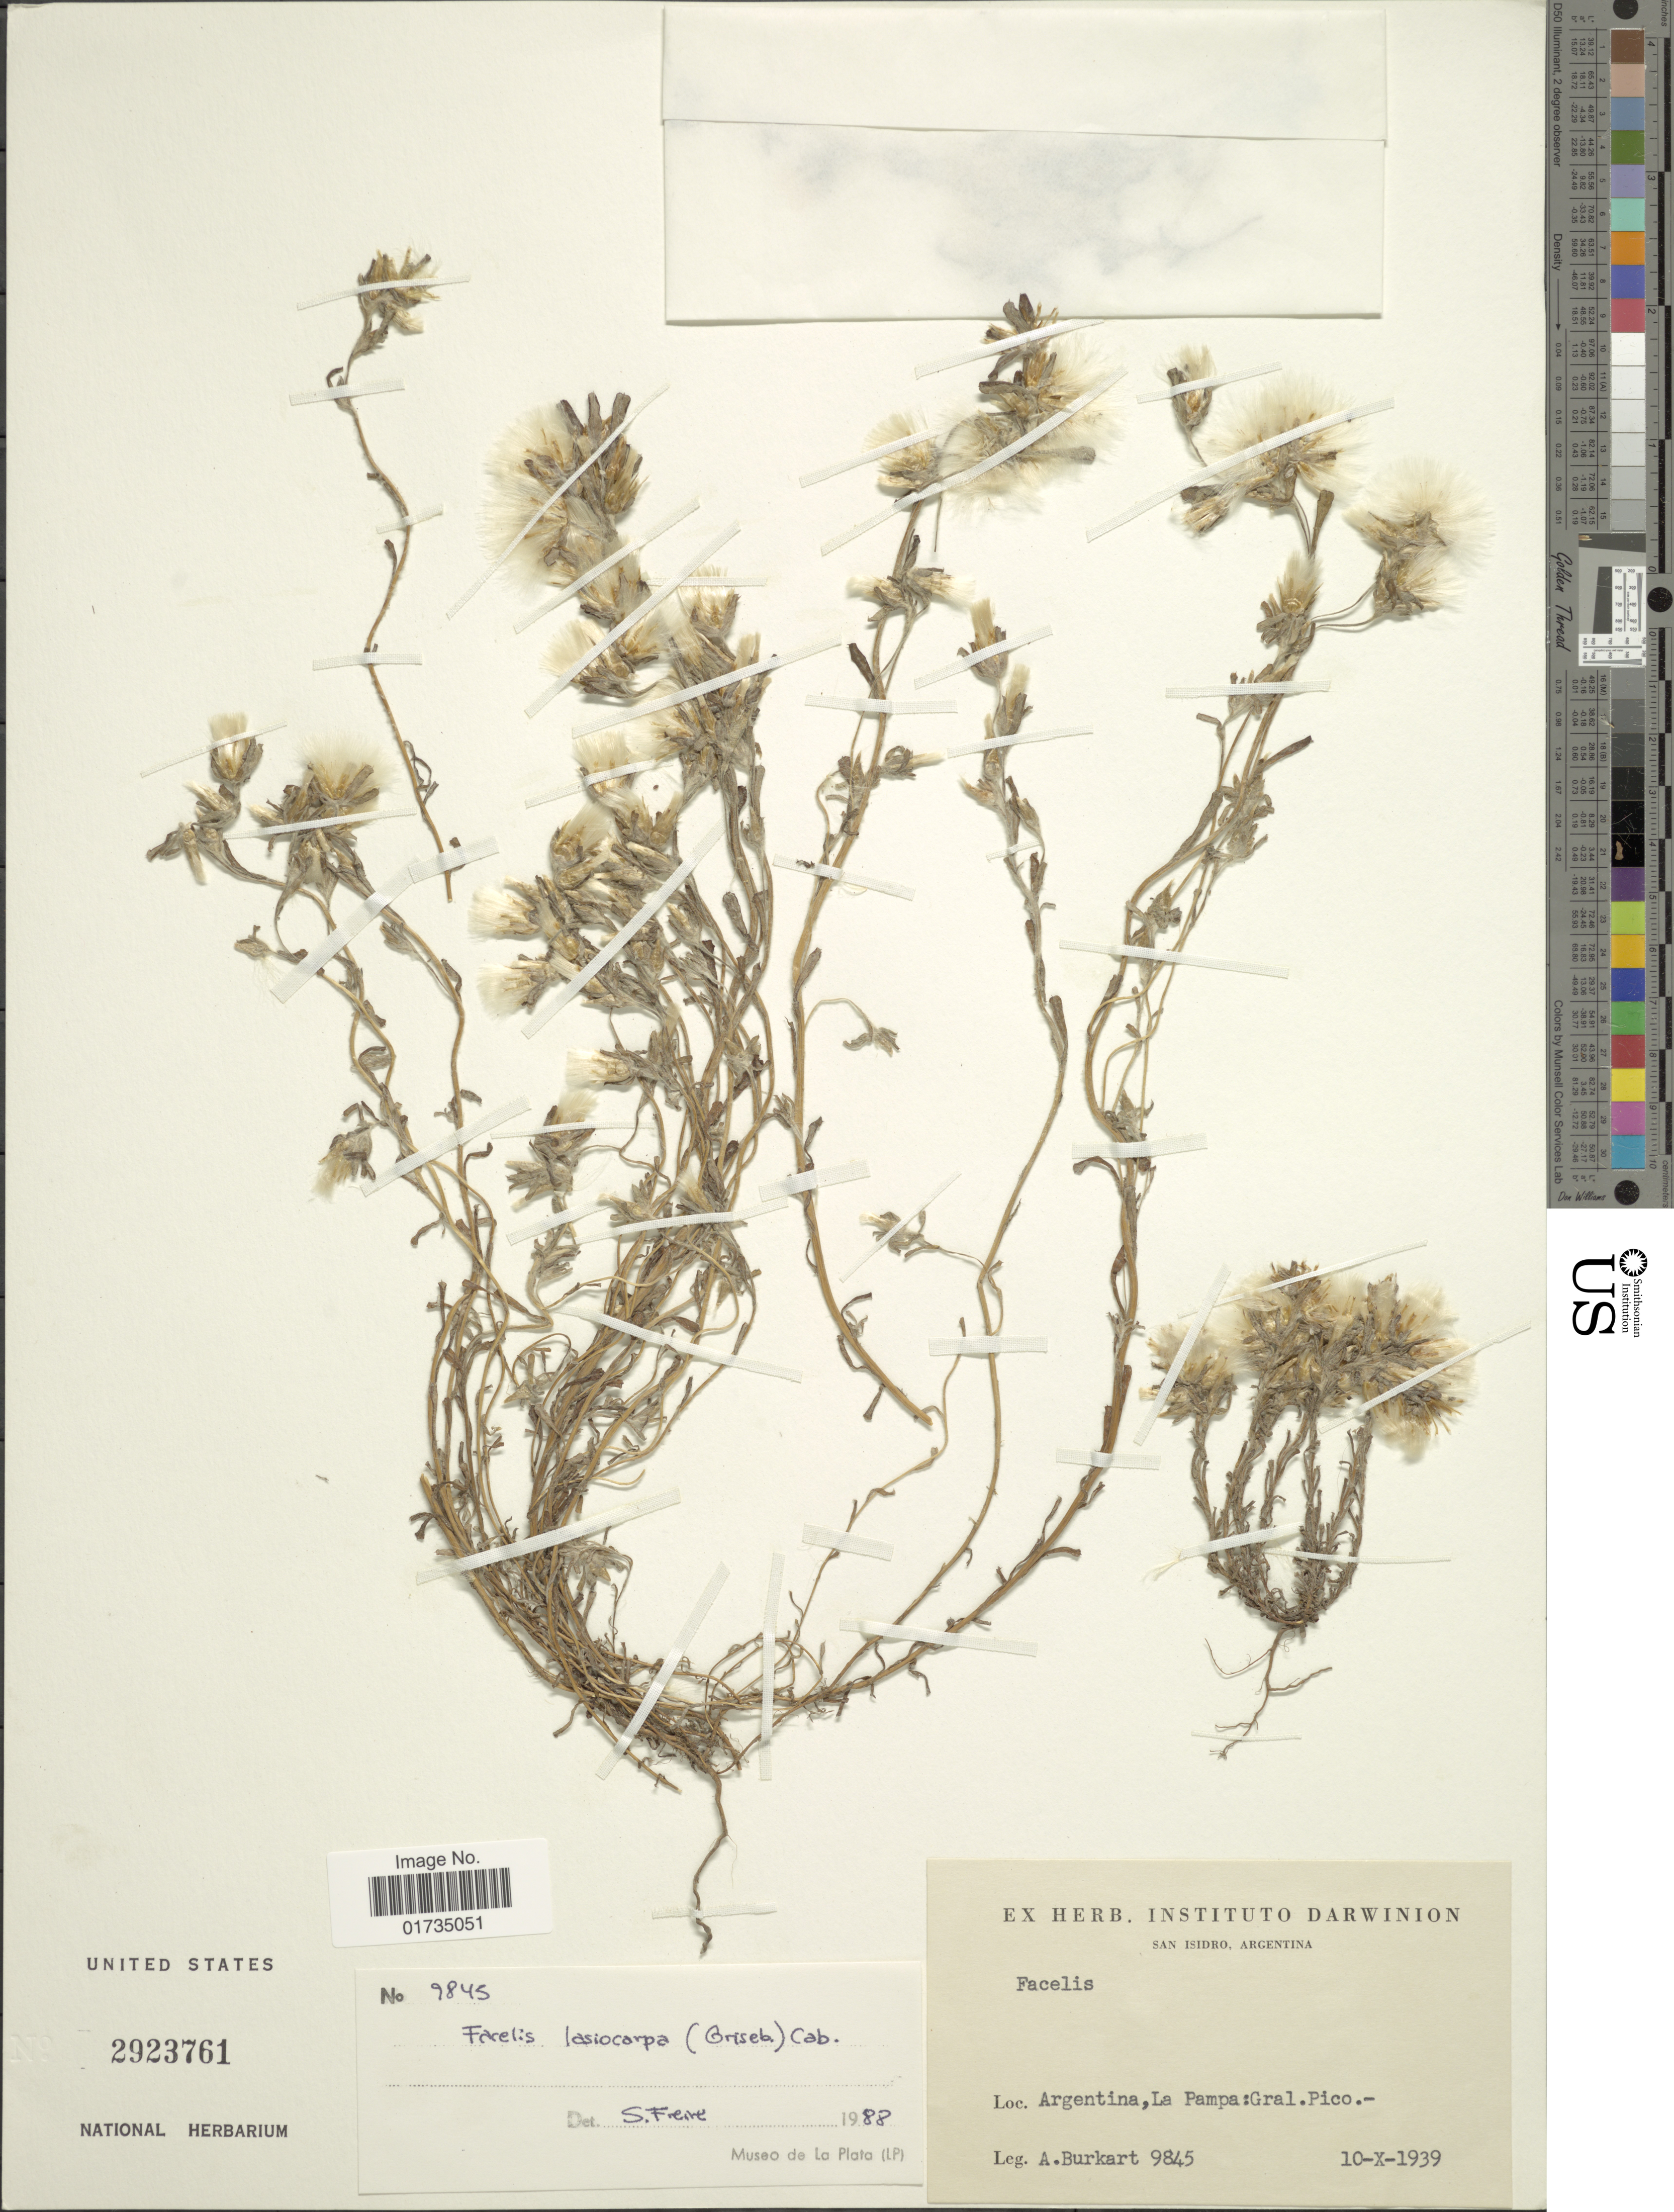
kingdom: Plantae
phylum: Tracheophyta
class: Magnoliopsida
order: Asterales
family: Asteraceae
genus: Facelis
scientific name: Facelis lasiocarpa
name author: (Griseb.) Cabrera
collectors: A. E. Burkart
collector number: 9845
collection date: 1939-10-10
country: Argentina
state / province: La Pampa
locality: Argentina. La Pampa: Gral. Pico.-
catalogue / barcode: US 2923761